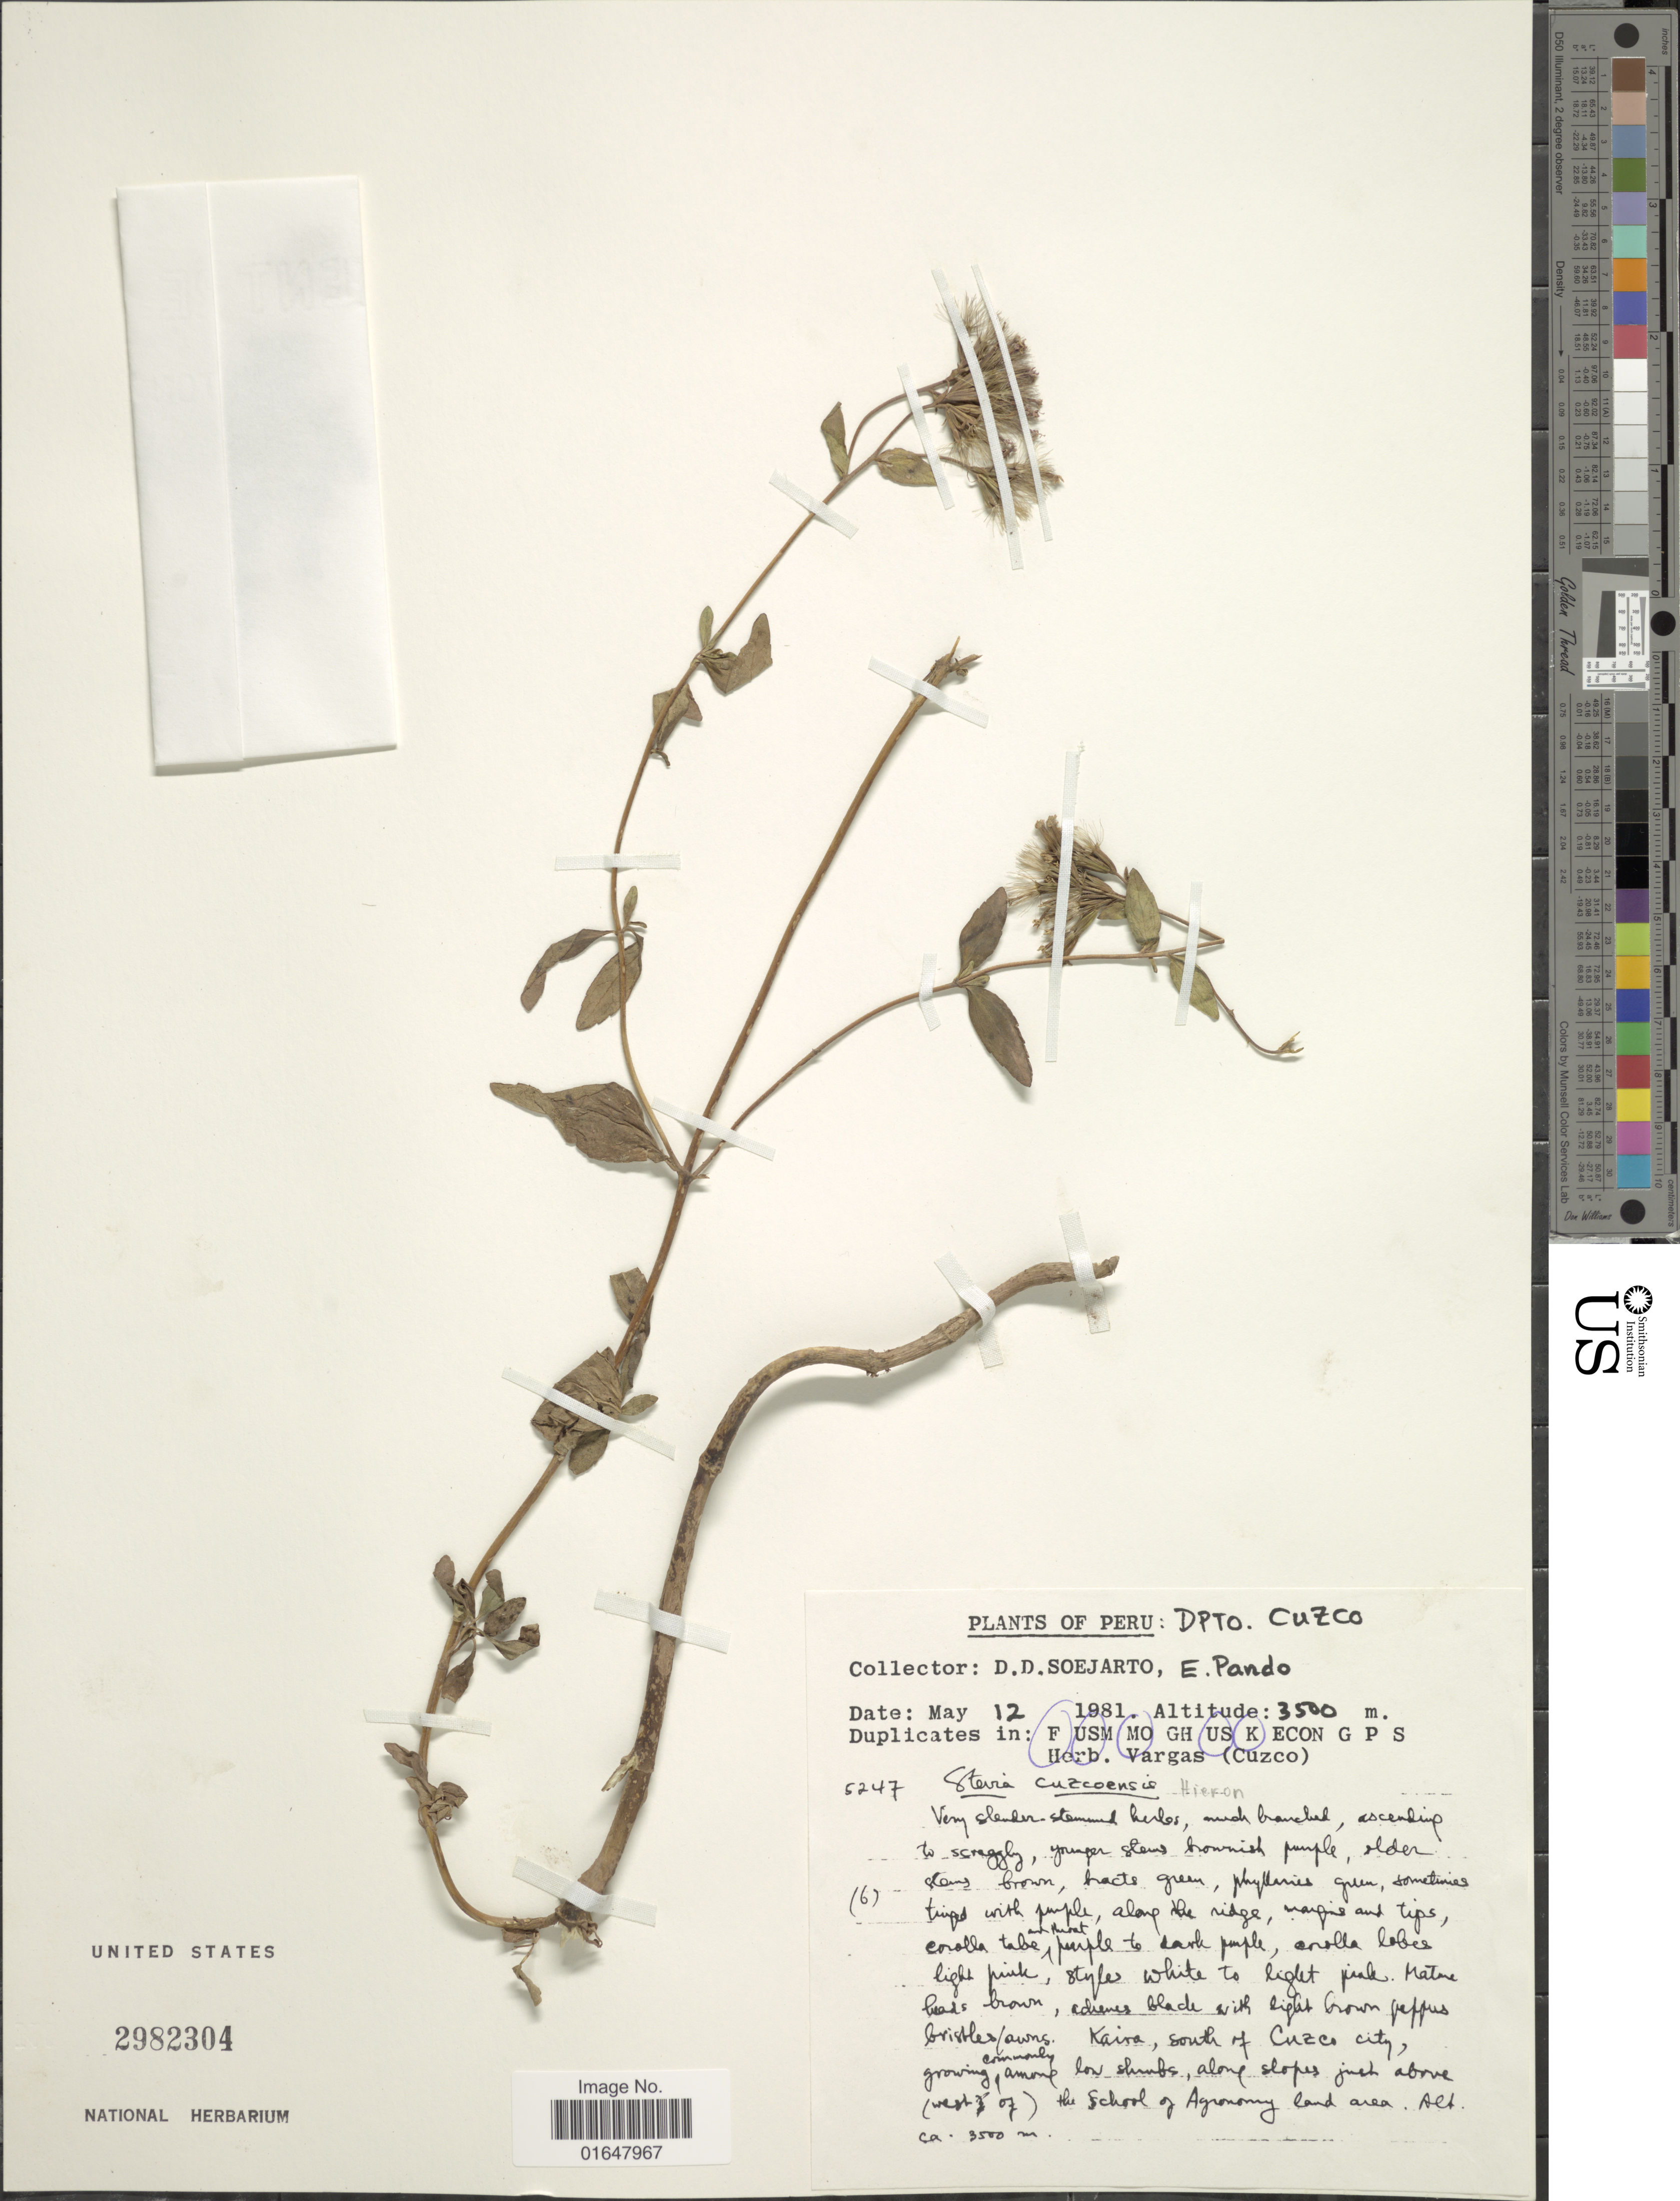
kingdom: Plantae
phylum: Tracheophyta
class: Magnoliopsida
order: Asterales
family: Asteraceae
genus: Stevia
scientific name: Stevia cuzcoensis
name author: Hieron. in Urb.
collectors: E. Pando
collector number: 5247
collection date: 1981-05-12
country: Peru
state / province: Cusco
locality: Kaira, south of Cuzco city, slopes just above (west of) the School of Agronomy land area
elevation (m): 3500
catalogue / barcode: US 2982304